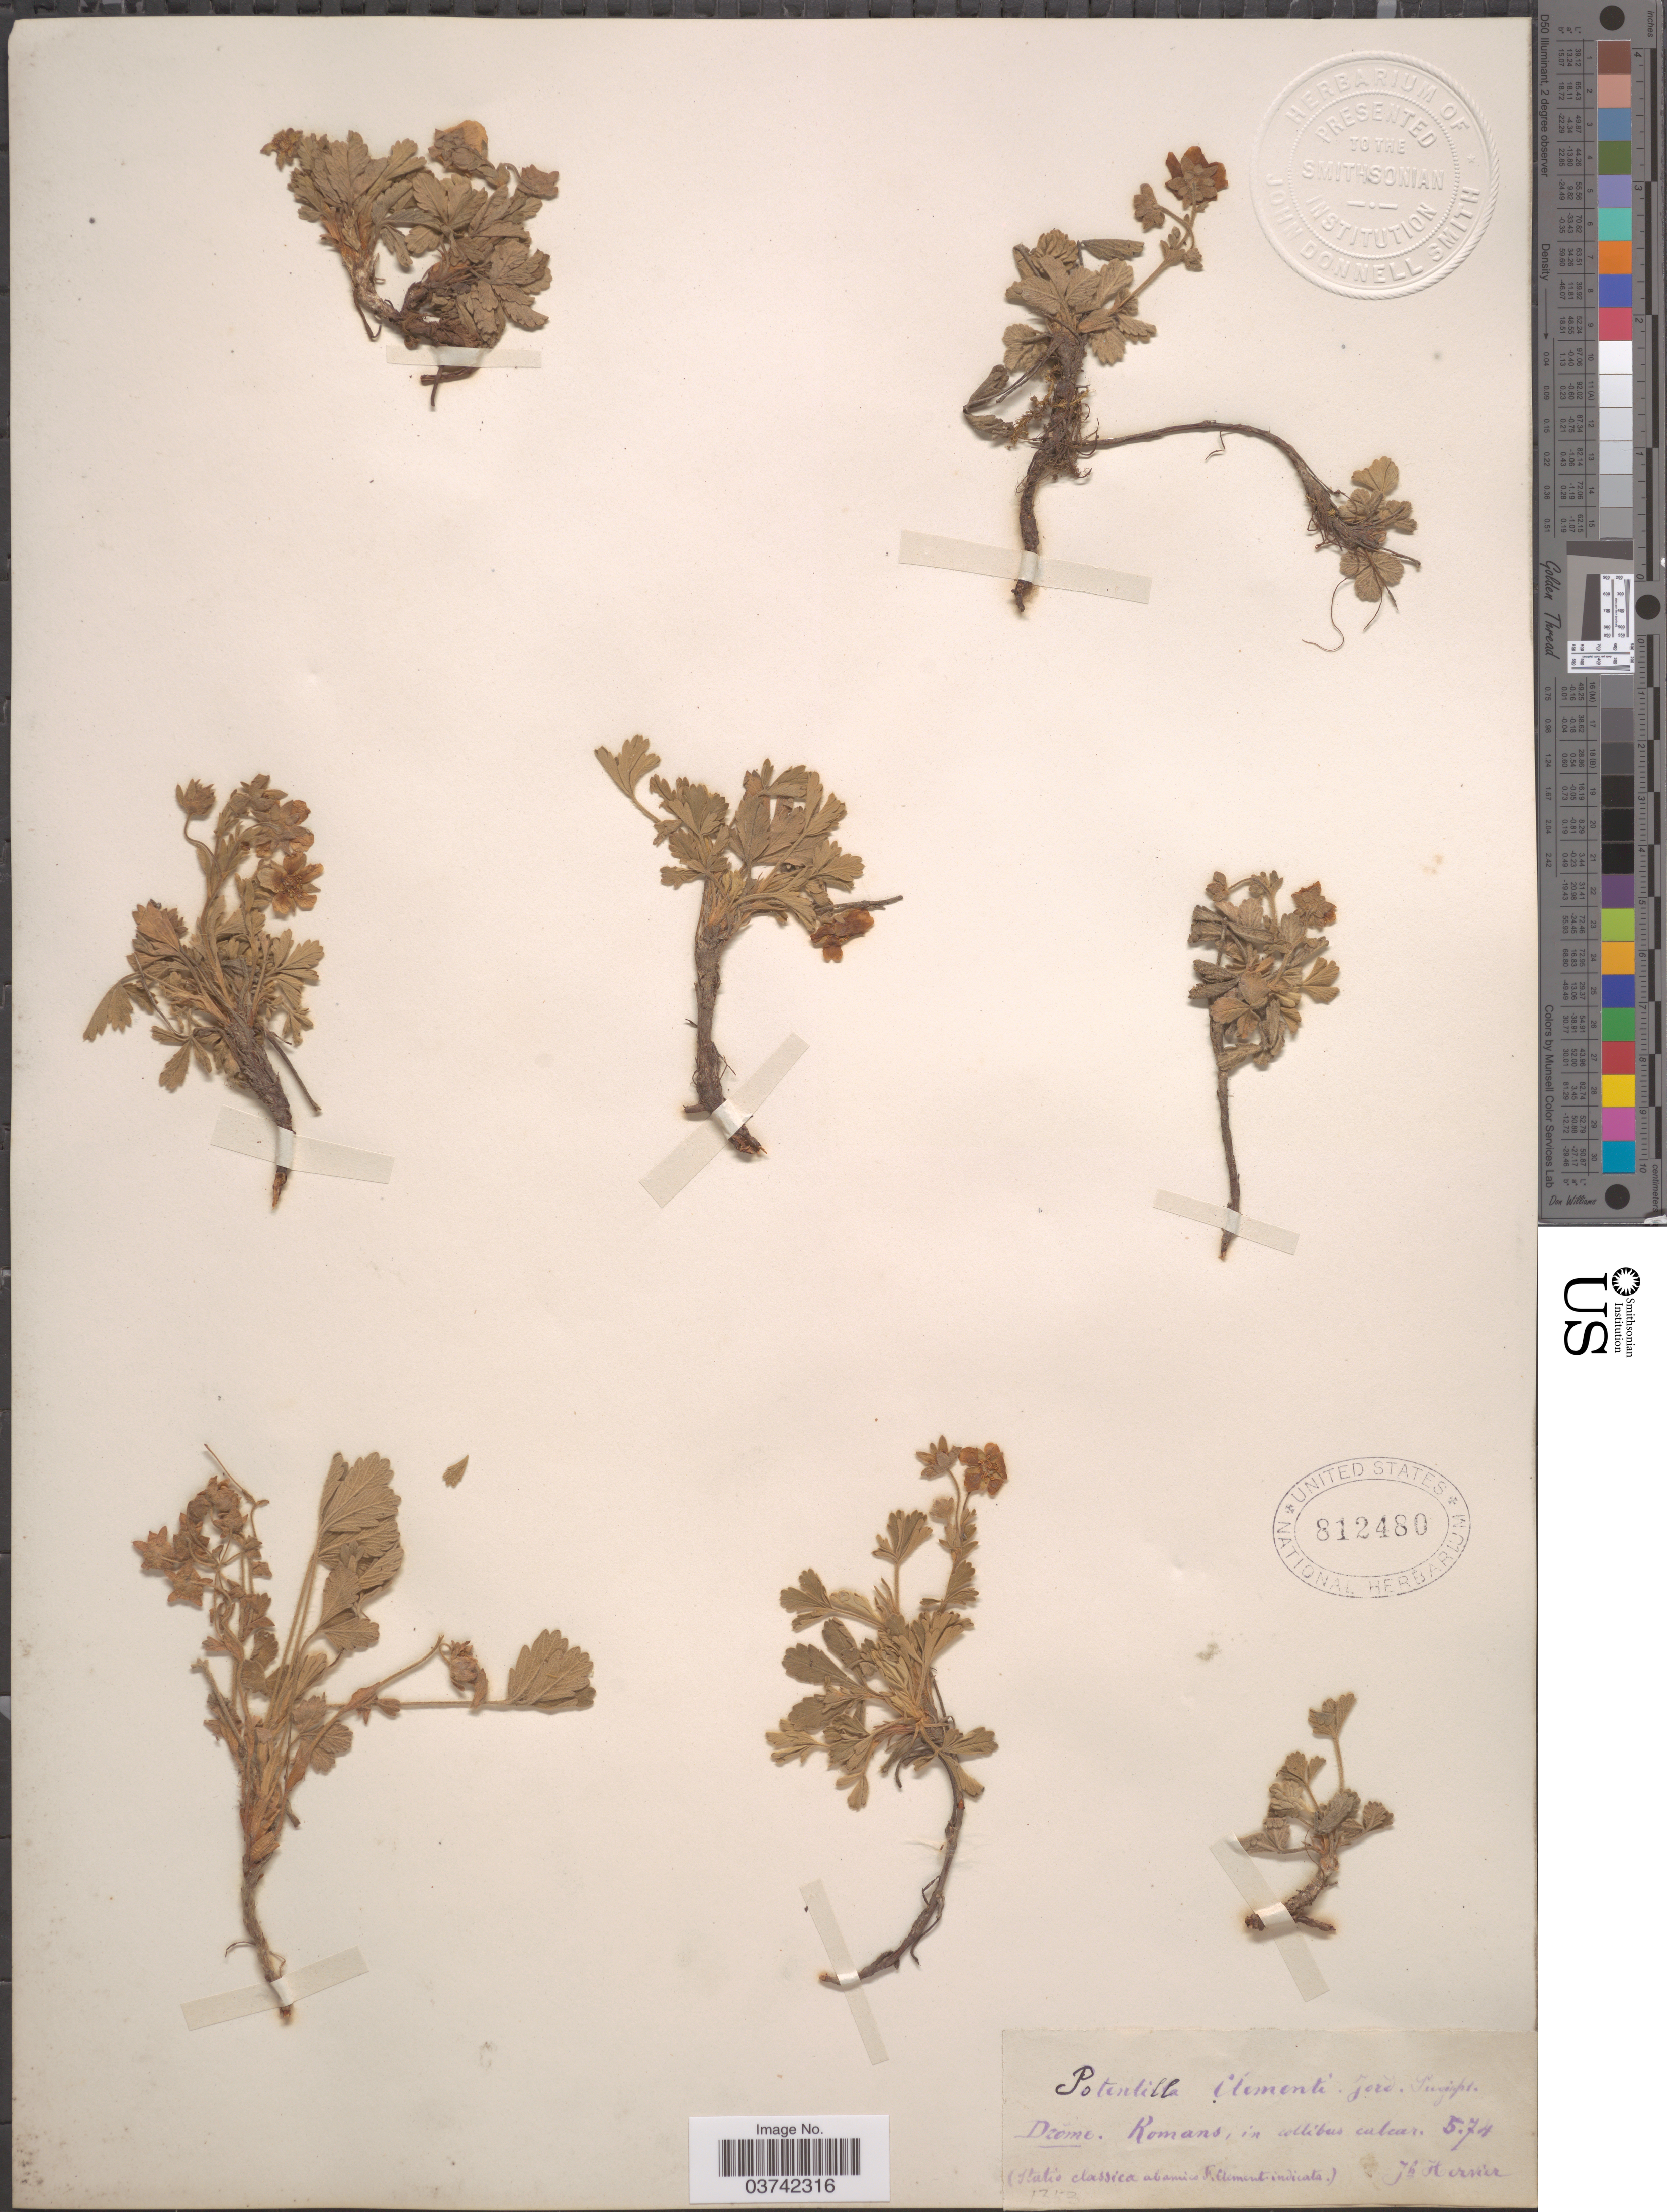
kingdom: Plantae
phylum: Tracheophyta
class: Magnoliopsida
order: Rosales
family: Rosaceae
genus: Potentilla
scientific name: Potentilla clementi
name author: Jord.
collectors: J. Hervier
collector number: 1353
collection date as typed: Transcribed d/m/y: /5/74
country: France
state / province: Auvergne-Rhône-Alpes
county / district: Drôme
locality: Drome. Romans, in collibus calcar.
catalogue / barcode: US 812480